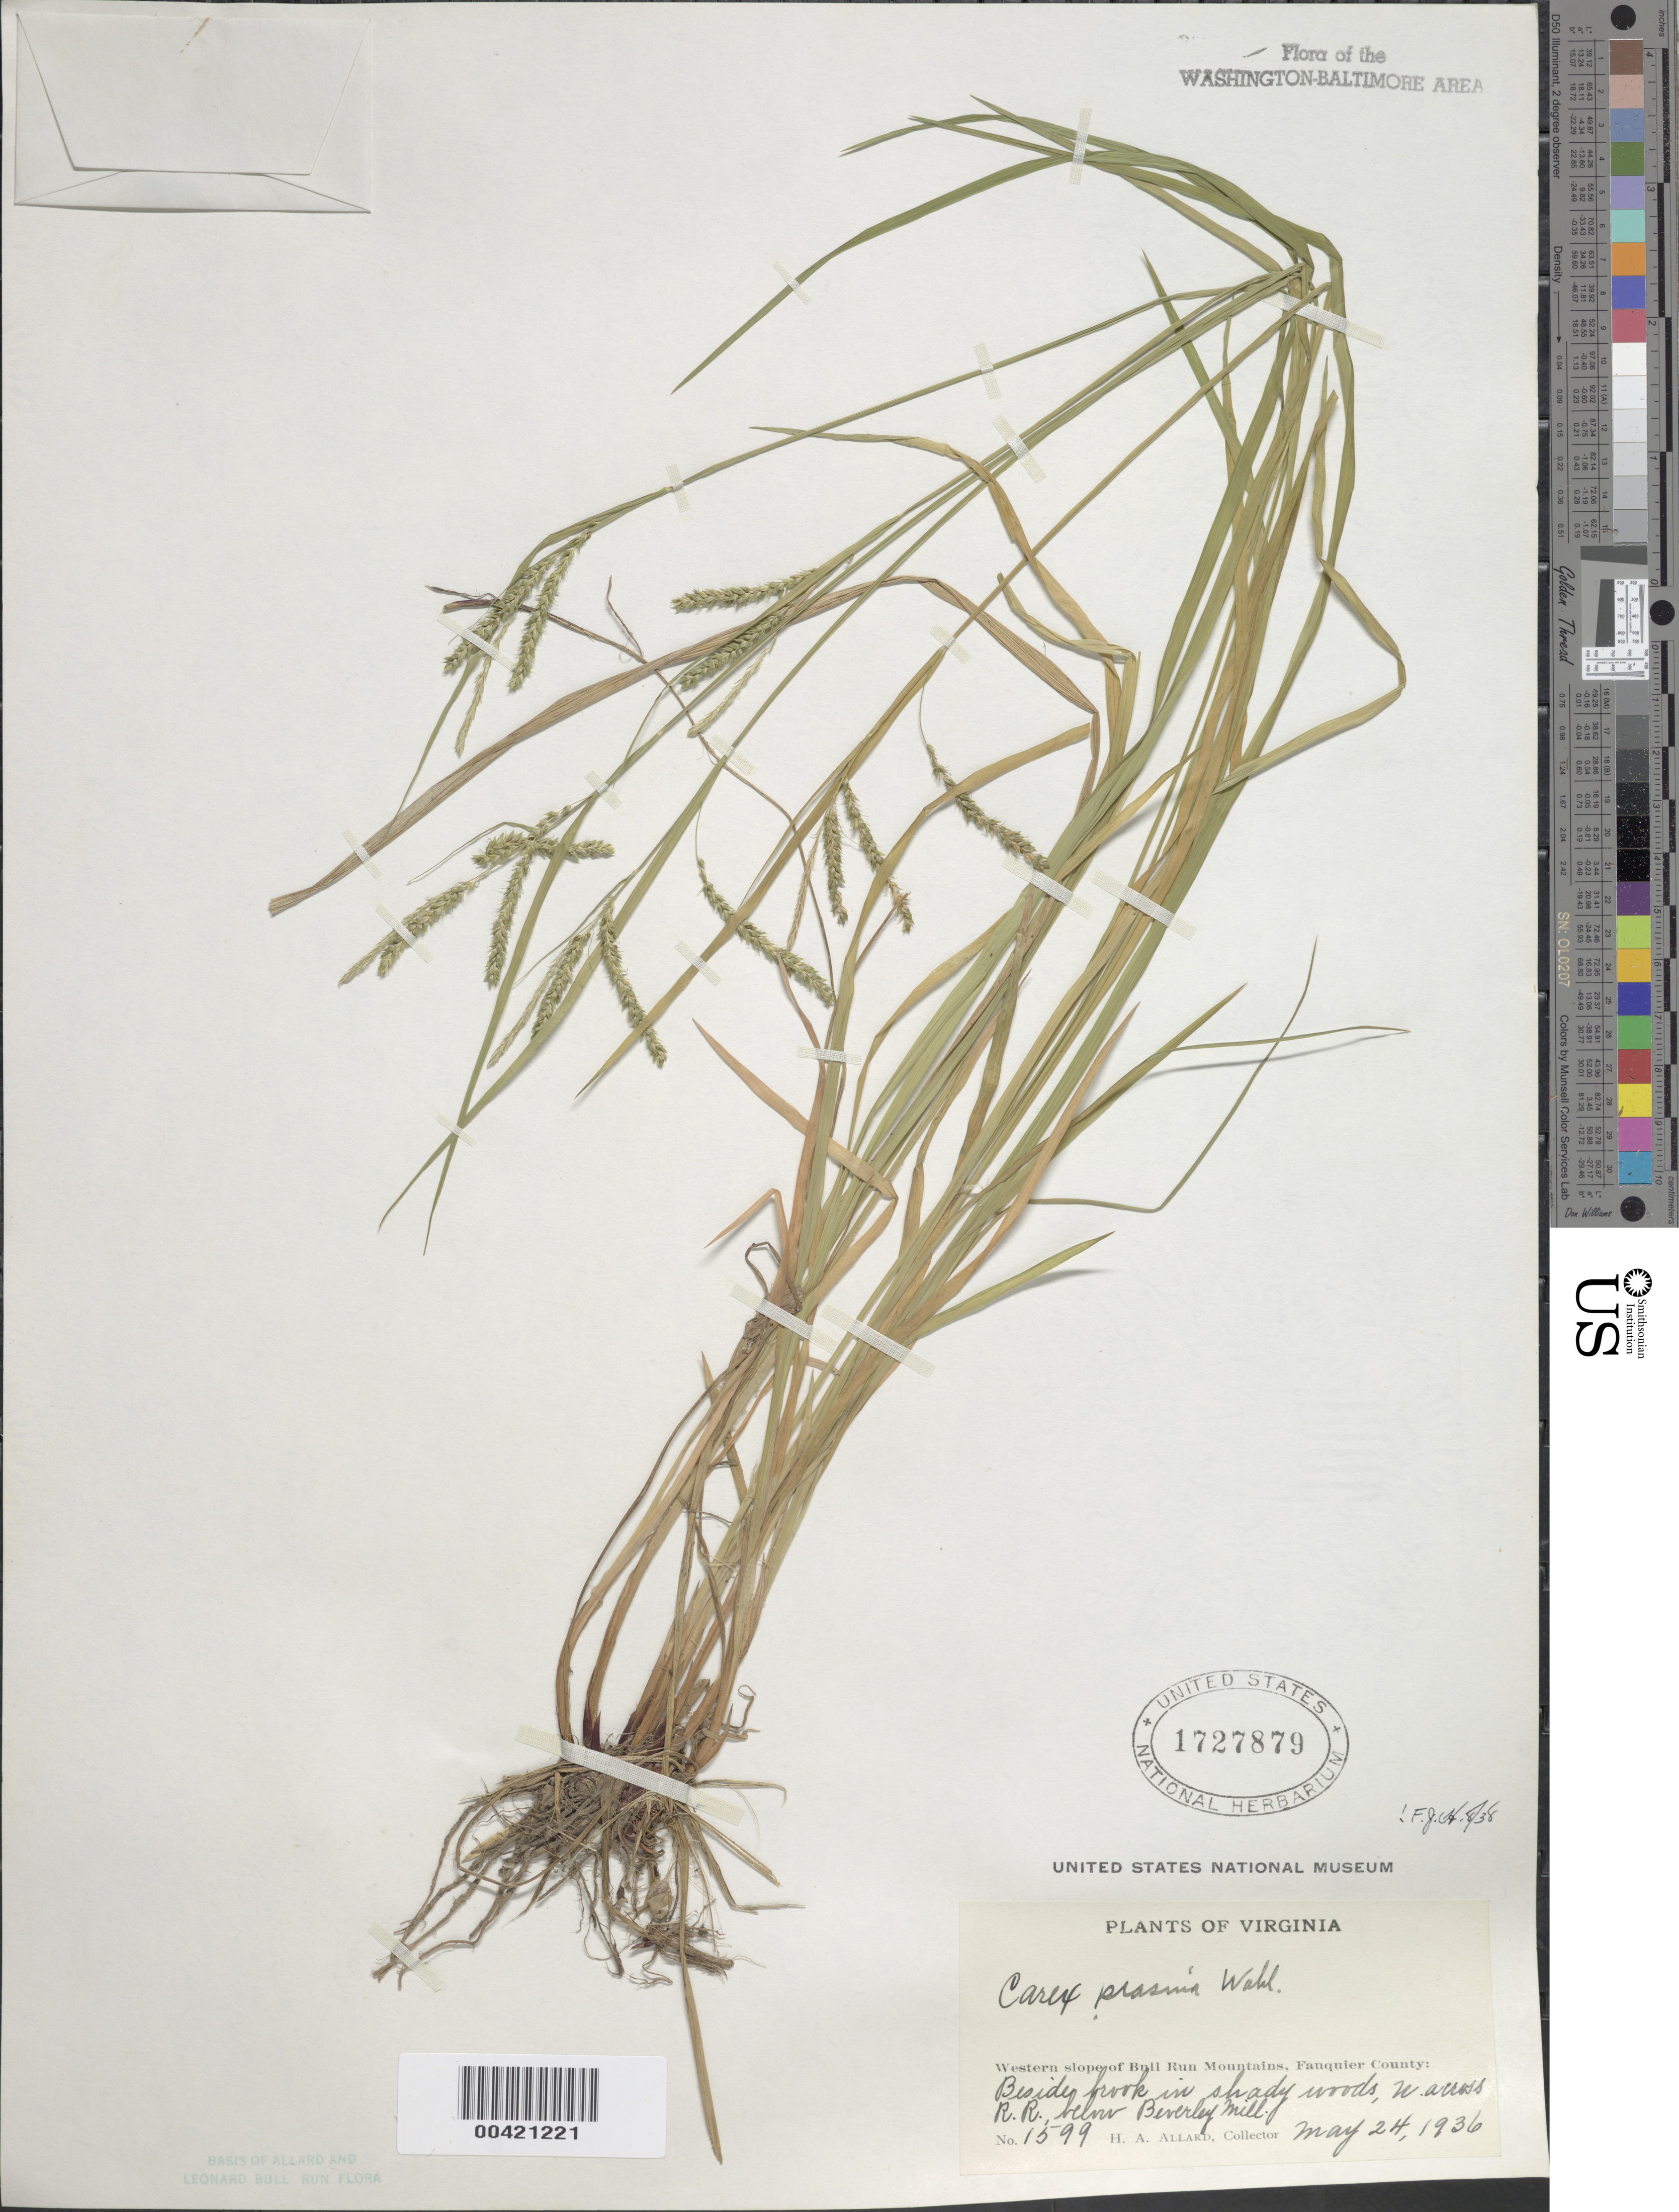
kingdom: Plantae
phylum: Tracheophyta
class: Liliopsida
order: Poales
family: Cyperaceae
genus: Carex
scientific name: Carex prasina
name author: Wahlenb.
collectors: H. A. Allard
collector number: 1599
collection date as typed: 24 May 1936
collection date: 1936-05-24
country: United States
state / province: Virginia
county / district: Fauquier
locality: Railroad above Beverley Mill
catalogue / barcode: US 1727879